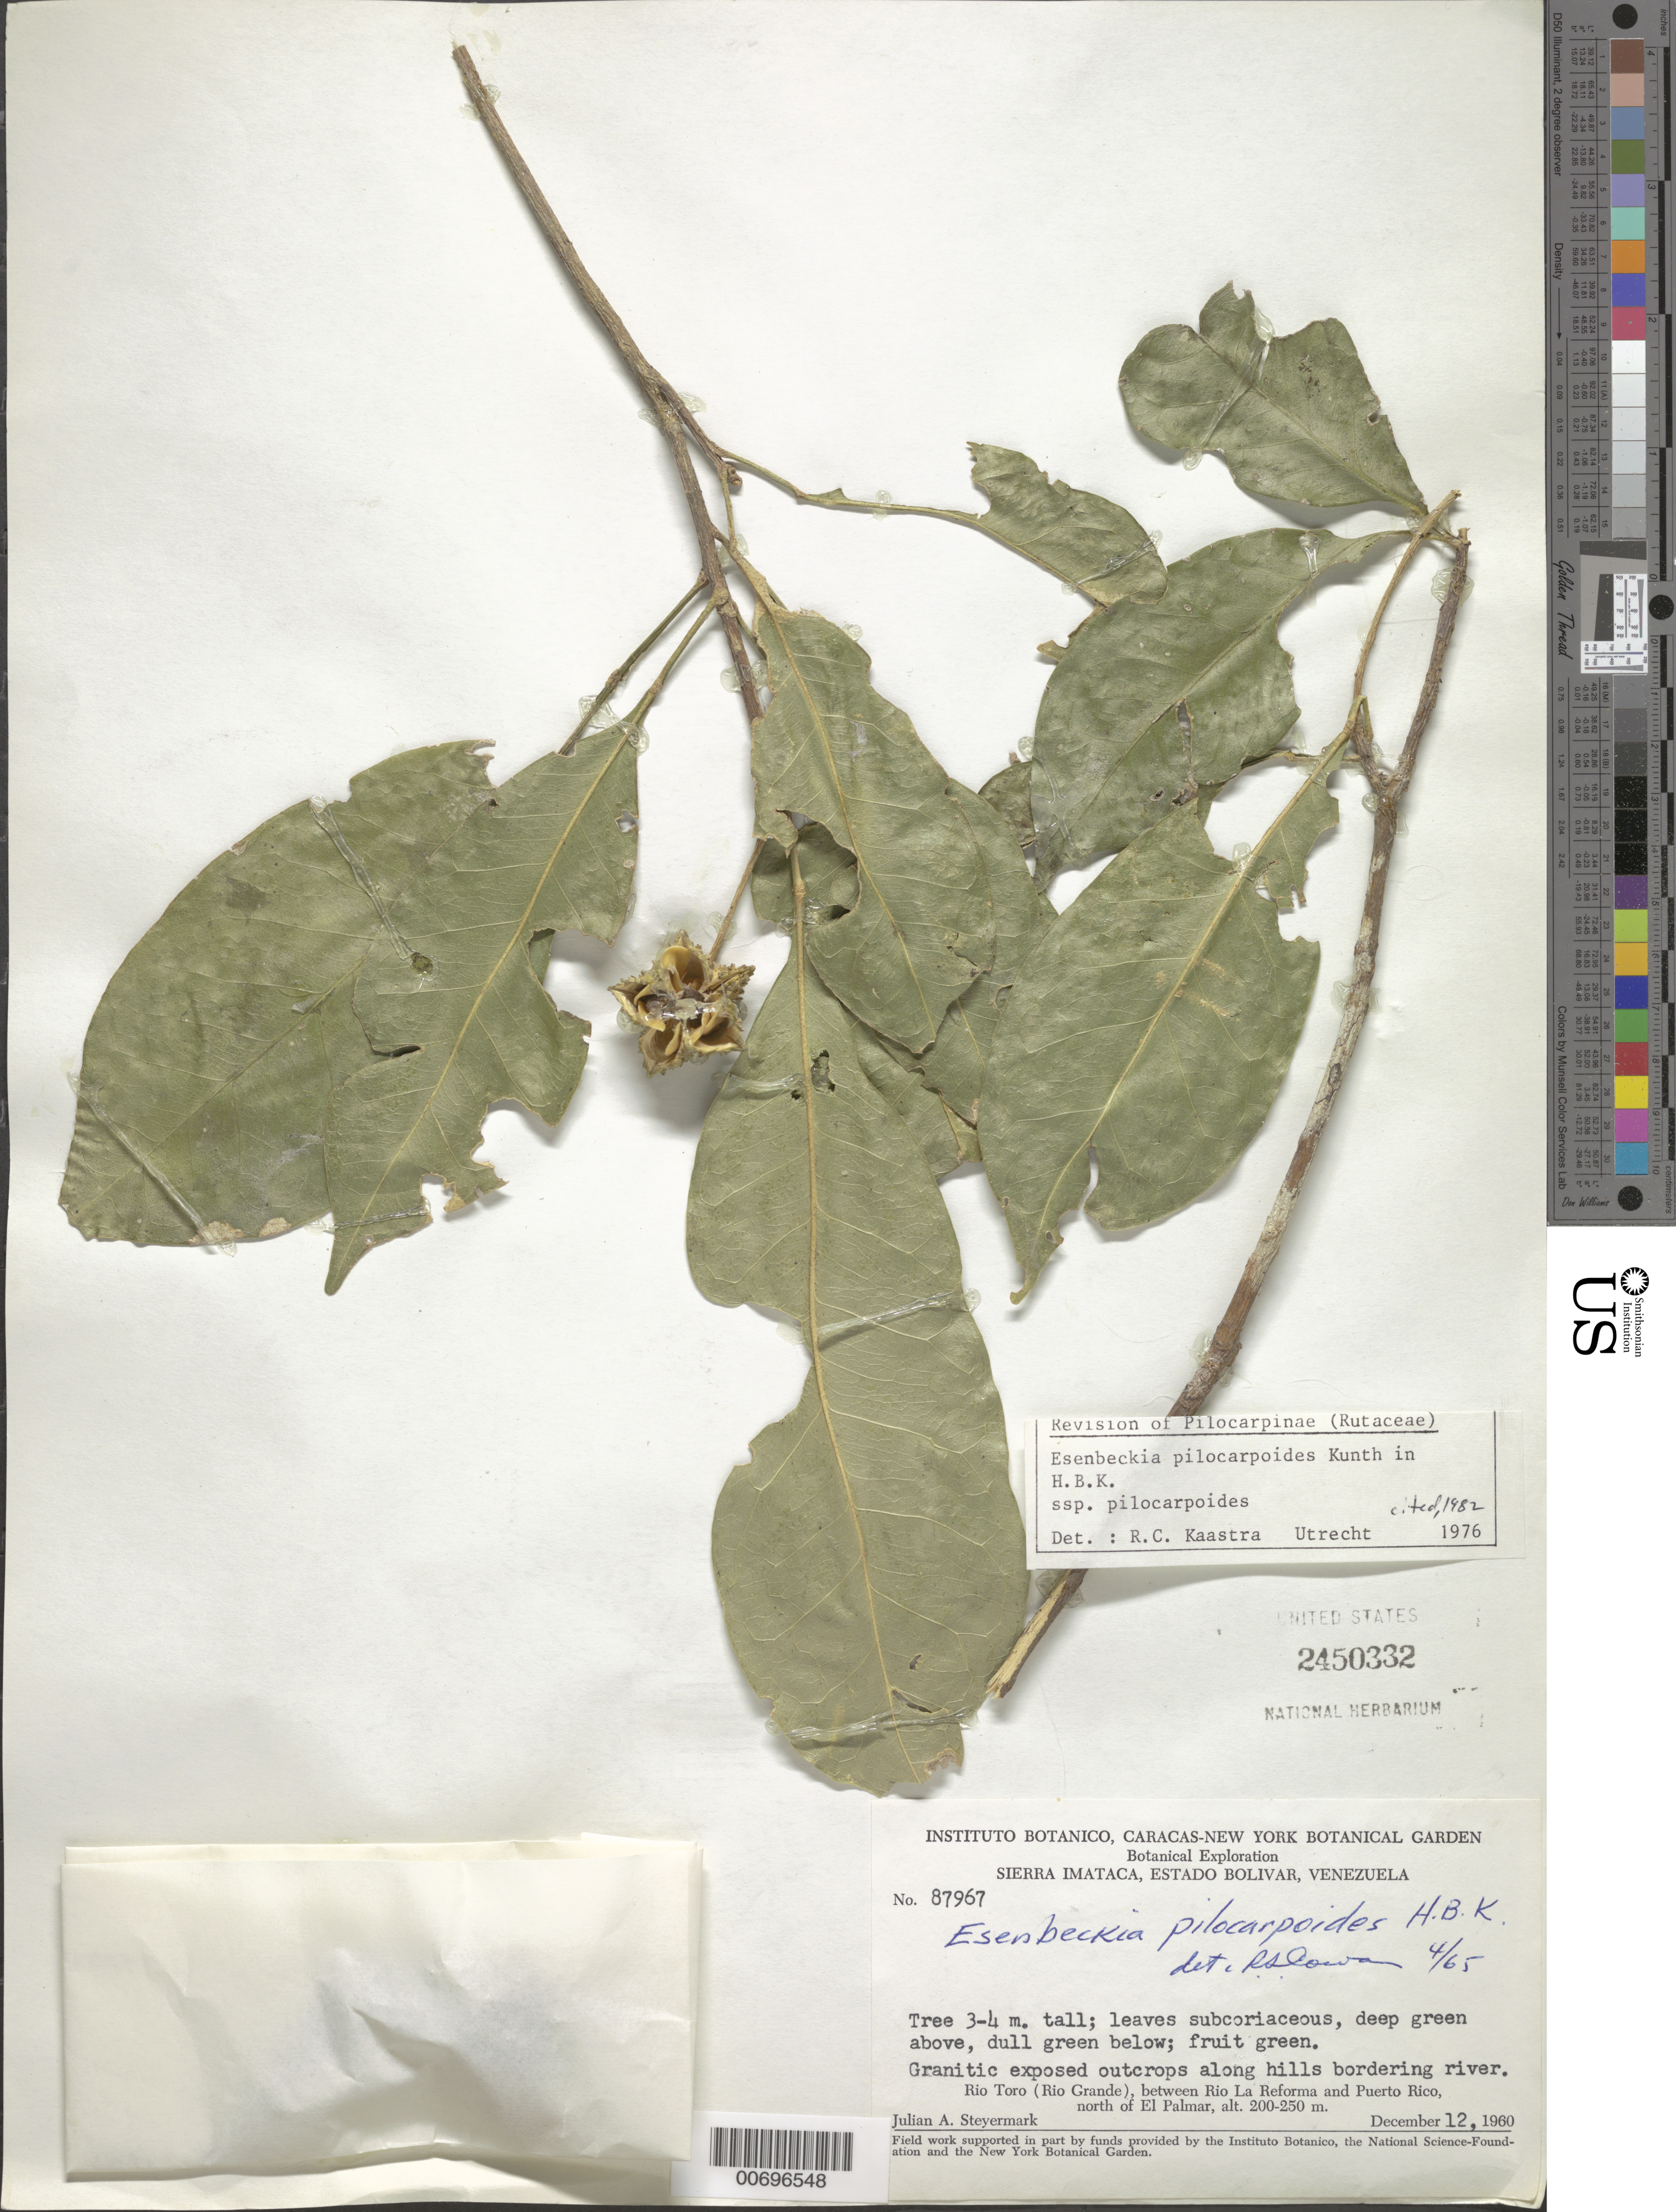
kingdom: Plantae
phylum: Tracheophyta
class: Magnoliopsida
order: Sapindales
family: Rutaceae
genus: Esenbeckia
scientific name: Esenbeckia pilocarpoides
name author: Kunth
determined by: Kaastra, R. C., (UTRECHT)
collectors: J. Steyermark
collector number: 87967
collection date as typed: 12-Dec-60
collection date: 1960-12-12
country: Venezuela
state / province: Bolívar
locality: Sierra Imataca; Cerro La Reforma, above junction with Río Reforma with Río Toro (Río Grande), between Río La Reforma and Puerto Rico, N of El Palmar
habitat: Granitic exposed outcrops along hills bordering river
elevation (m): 200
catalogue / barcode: US 2450332